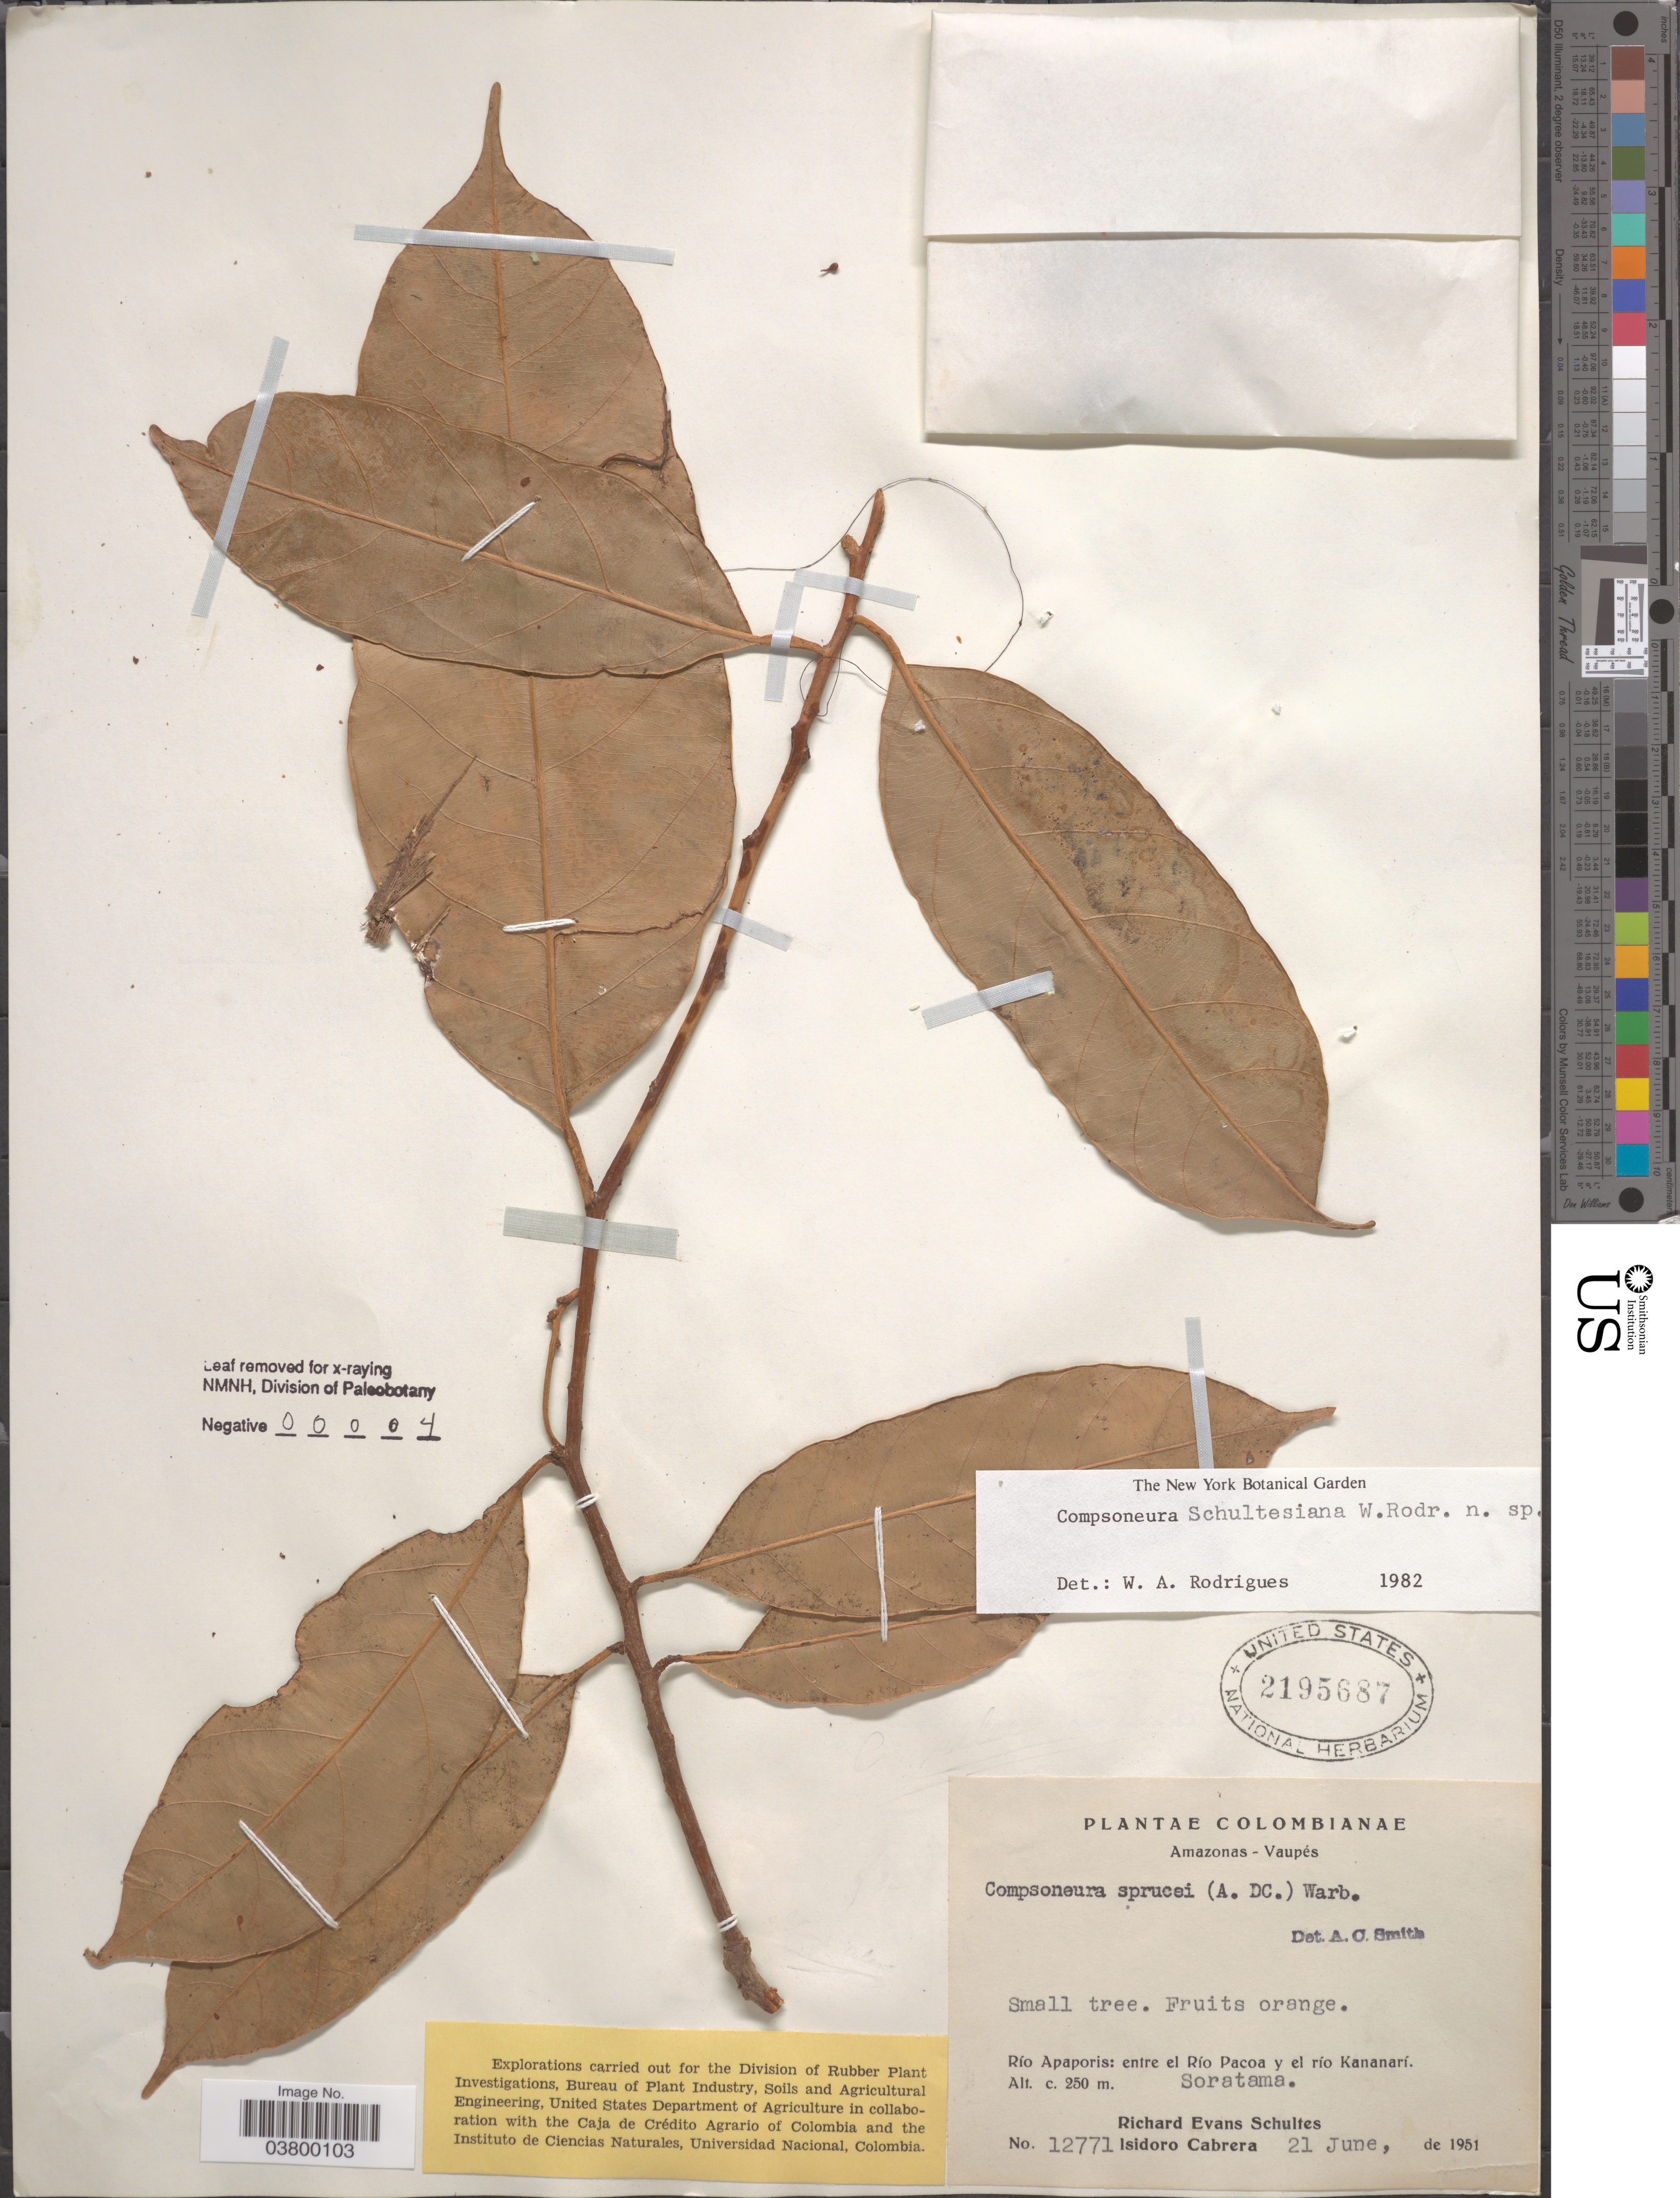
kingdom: Plantae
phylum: Tracheophyta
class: Magnoliopsida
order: Magnoliales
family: Myristicaceae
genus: Compsoneura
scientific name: Compsoneura schultesiana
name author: W.A. Rodrigues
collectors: R. E. Schultes & I. Cabrera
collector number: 12771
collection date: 1951-06-21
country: Colombia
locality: Amazonas-Vaupés. Río Apaporis: entre el Río Pacoa y el río Kananarí. Soratama.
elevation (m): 250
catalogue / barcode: US 2195687